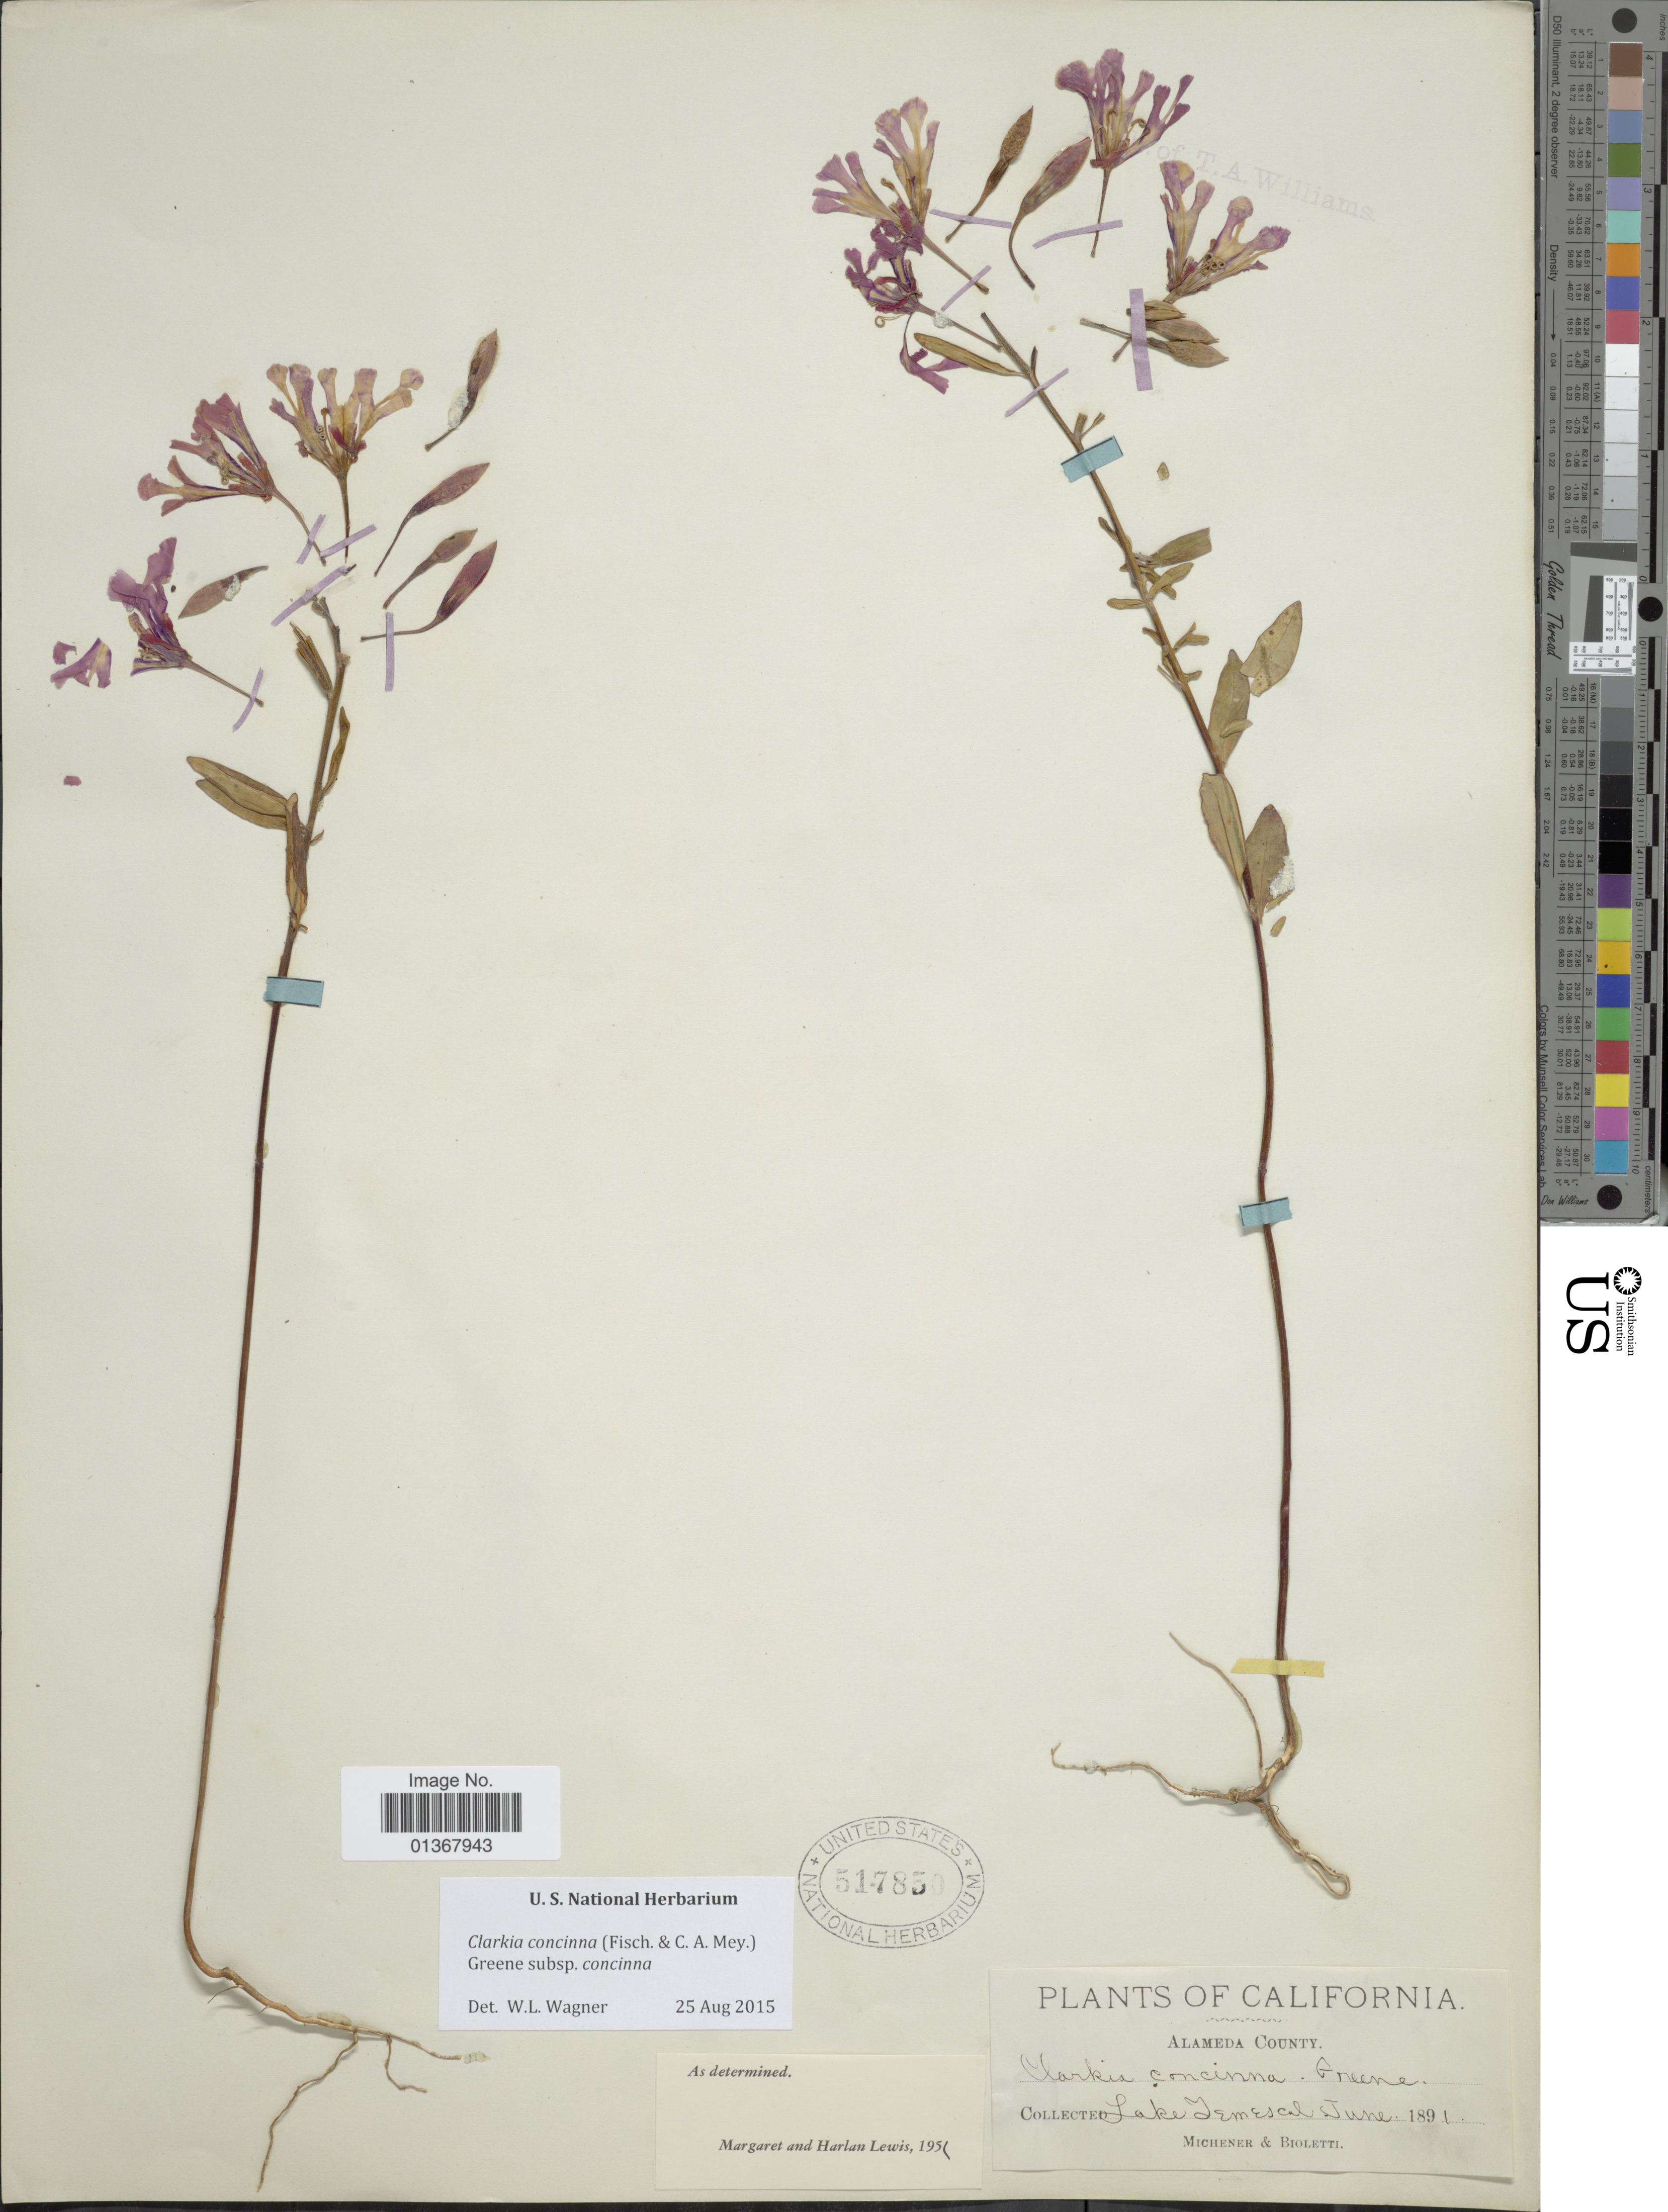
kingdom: Plantae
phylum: Tracheophyta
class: Magnoliopsida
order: Myrtales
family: Onagraceae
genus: Clarkia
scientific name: Clarkia concinna subsp. concinna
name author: (Fisch. & C.A. Mey.) Greene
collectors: -. Michener & Broletti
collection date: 1891-06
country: United States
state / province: California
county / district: Alameda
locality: Alameda County, Lake Temescal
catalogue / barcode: US 517850